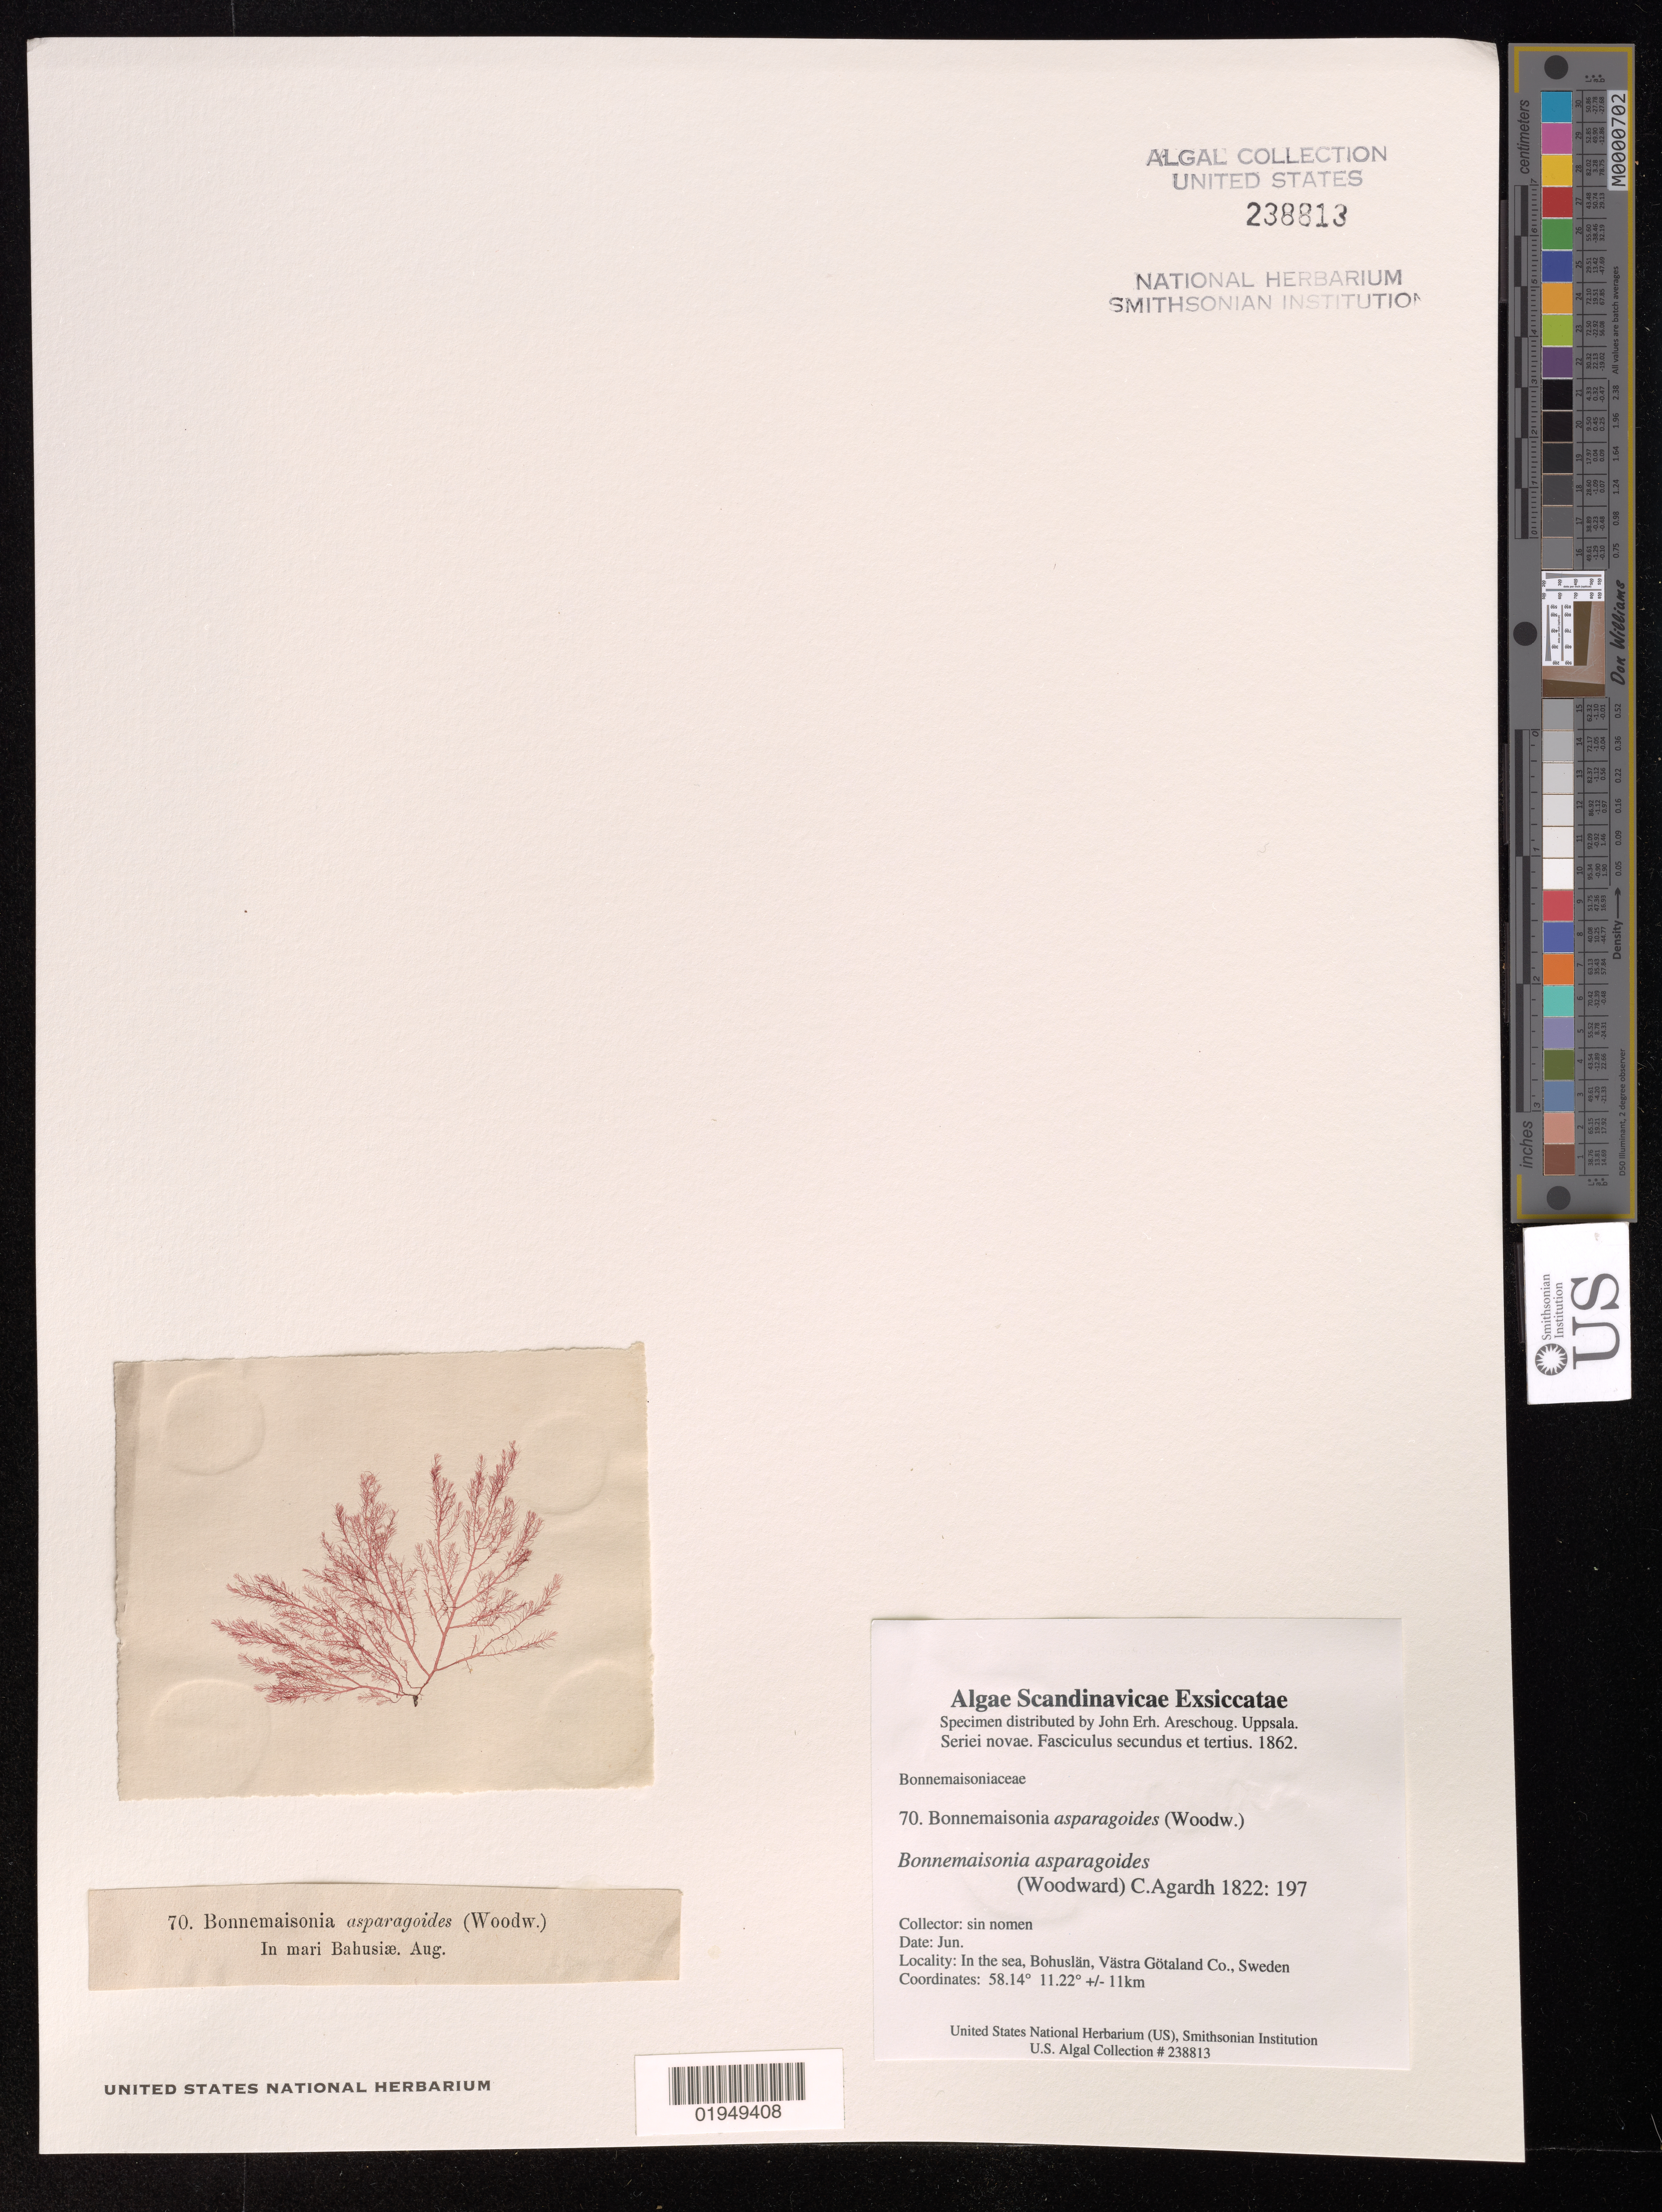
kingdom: Plantae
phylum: Rhodophyta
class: Florideophyceae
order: Bonnemaisoniales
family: Bonnemaisoniaceae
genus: Bonnemaisonia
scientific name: Bonnemaisonia asparagoides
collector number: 70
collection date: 1862-06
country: Sweden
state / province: Västra Götaland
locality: In sea, Bohuslan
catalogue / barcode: US 238813